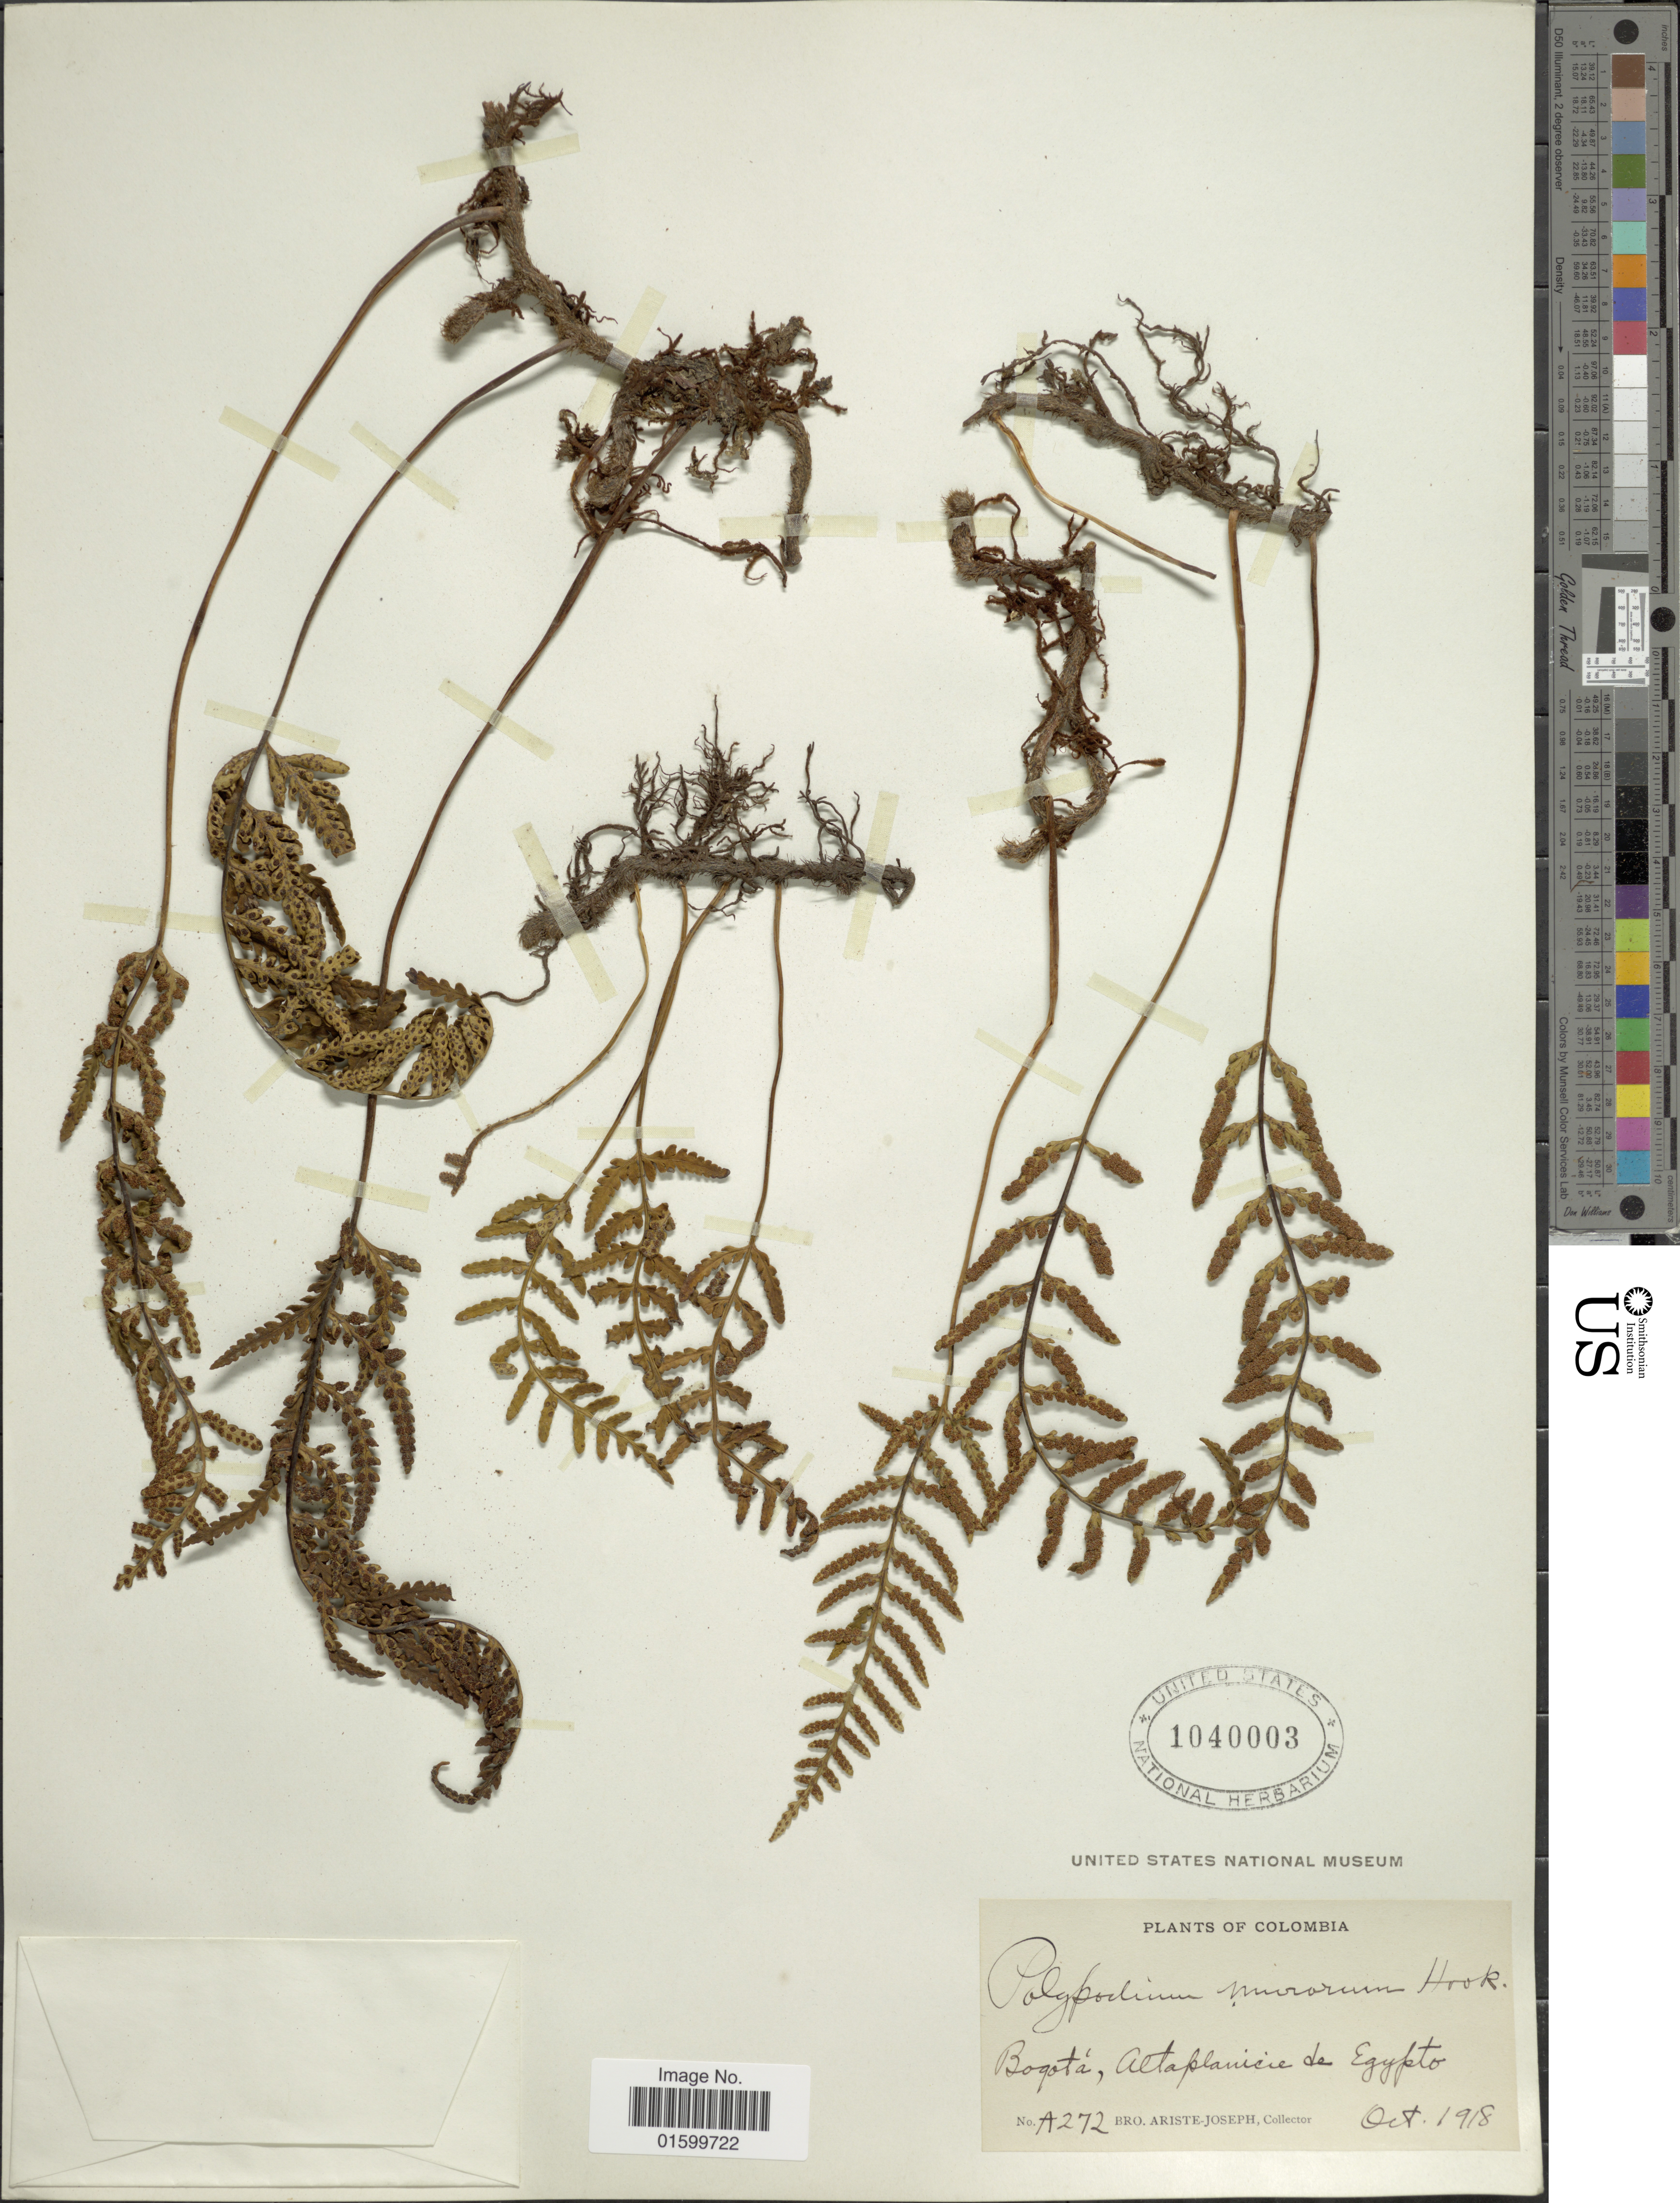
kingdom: Plantae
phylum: Tracheophyta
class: Polypodiopsida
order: Polypodiales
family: Polypodiaceae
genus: Pleopeltis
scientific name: Pleopeltis murorum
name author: (Hook.) A.R. Sm. & Tejero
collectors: Bro. Ariste-Joseph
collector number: A272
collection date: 1918-10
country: Colombia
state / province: Bogota D.C.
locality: Bogota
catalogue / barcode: US 1040003